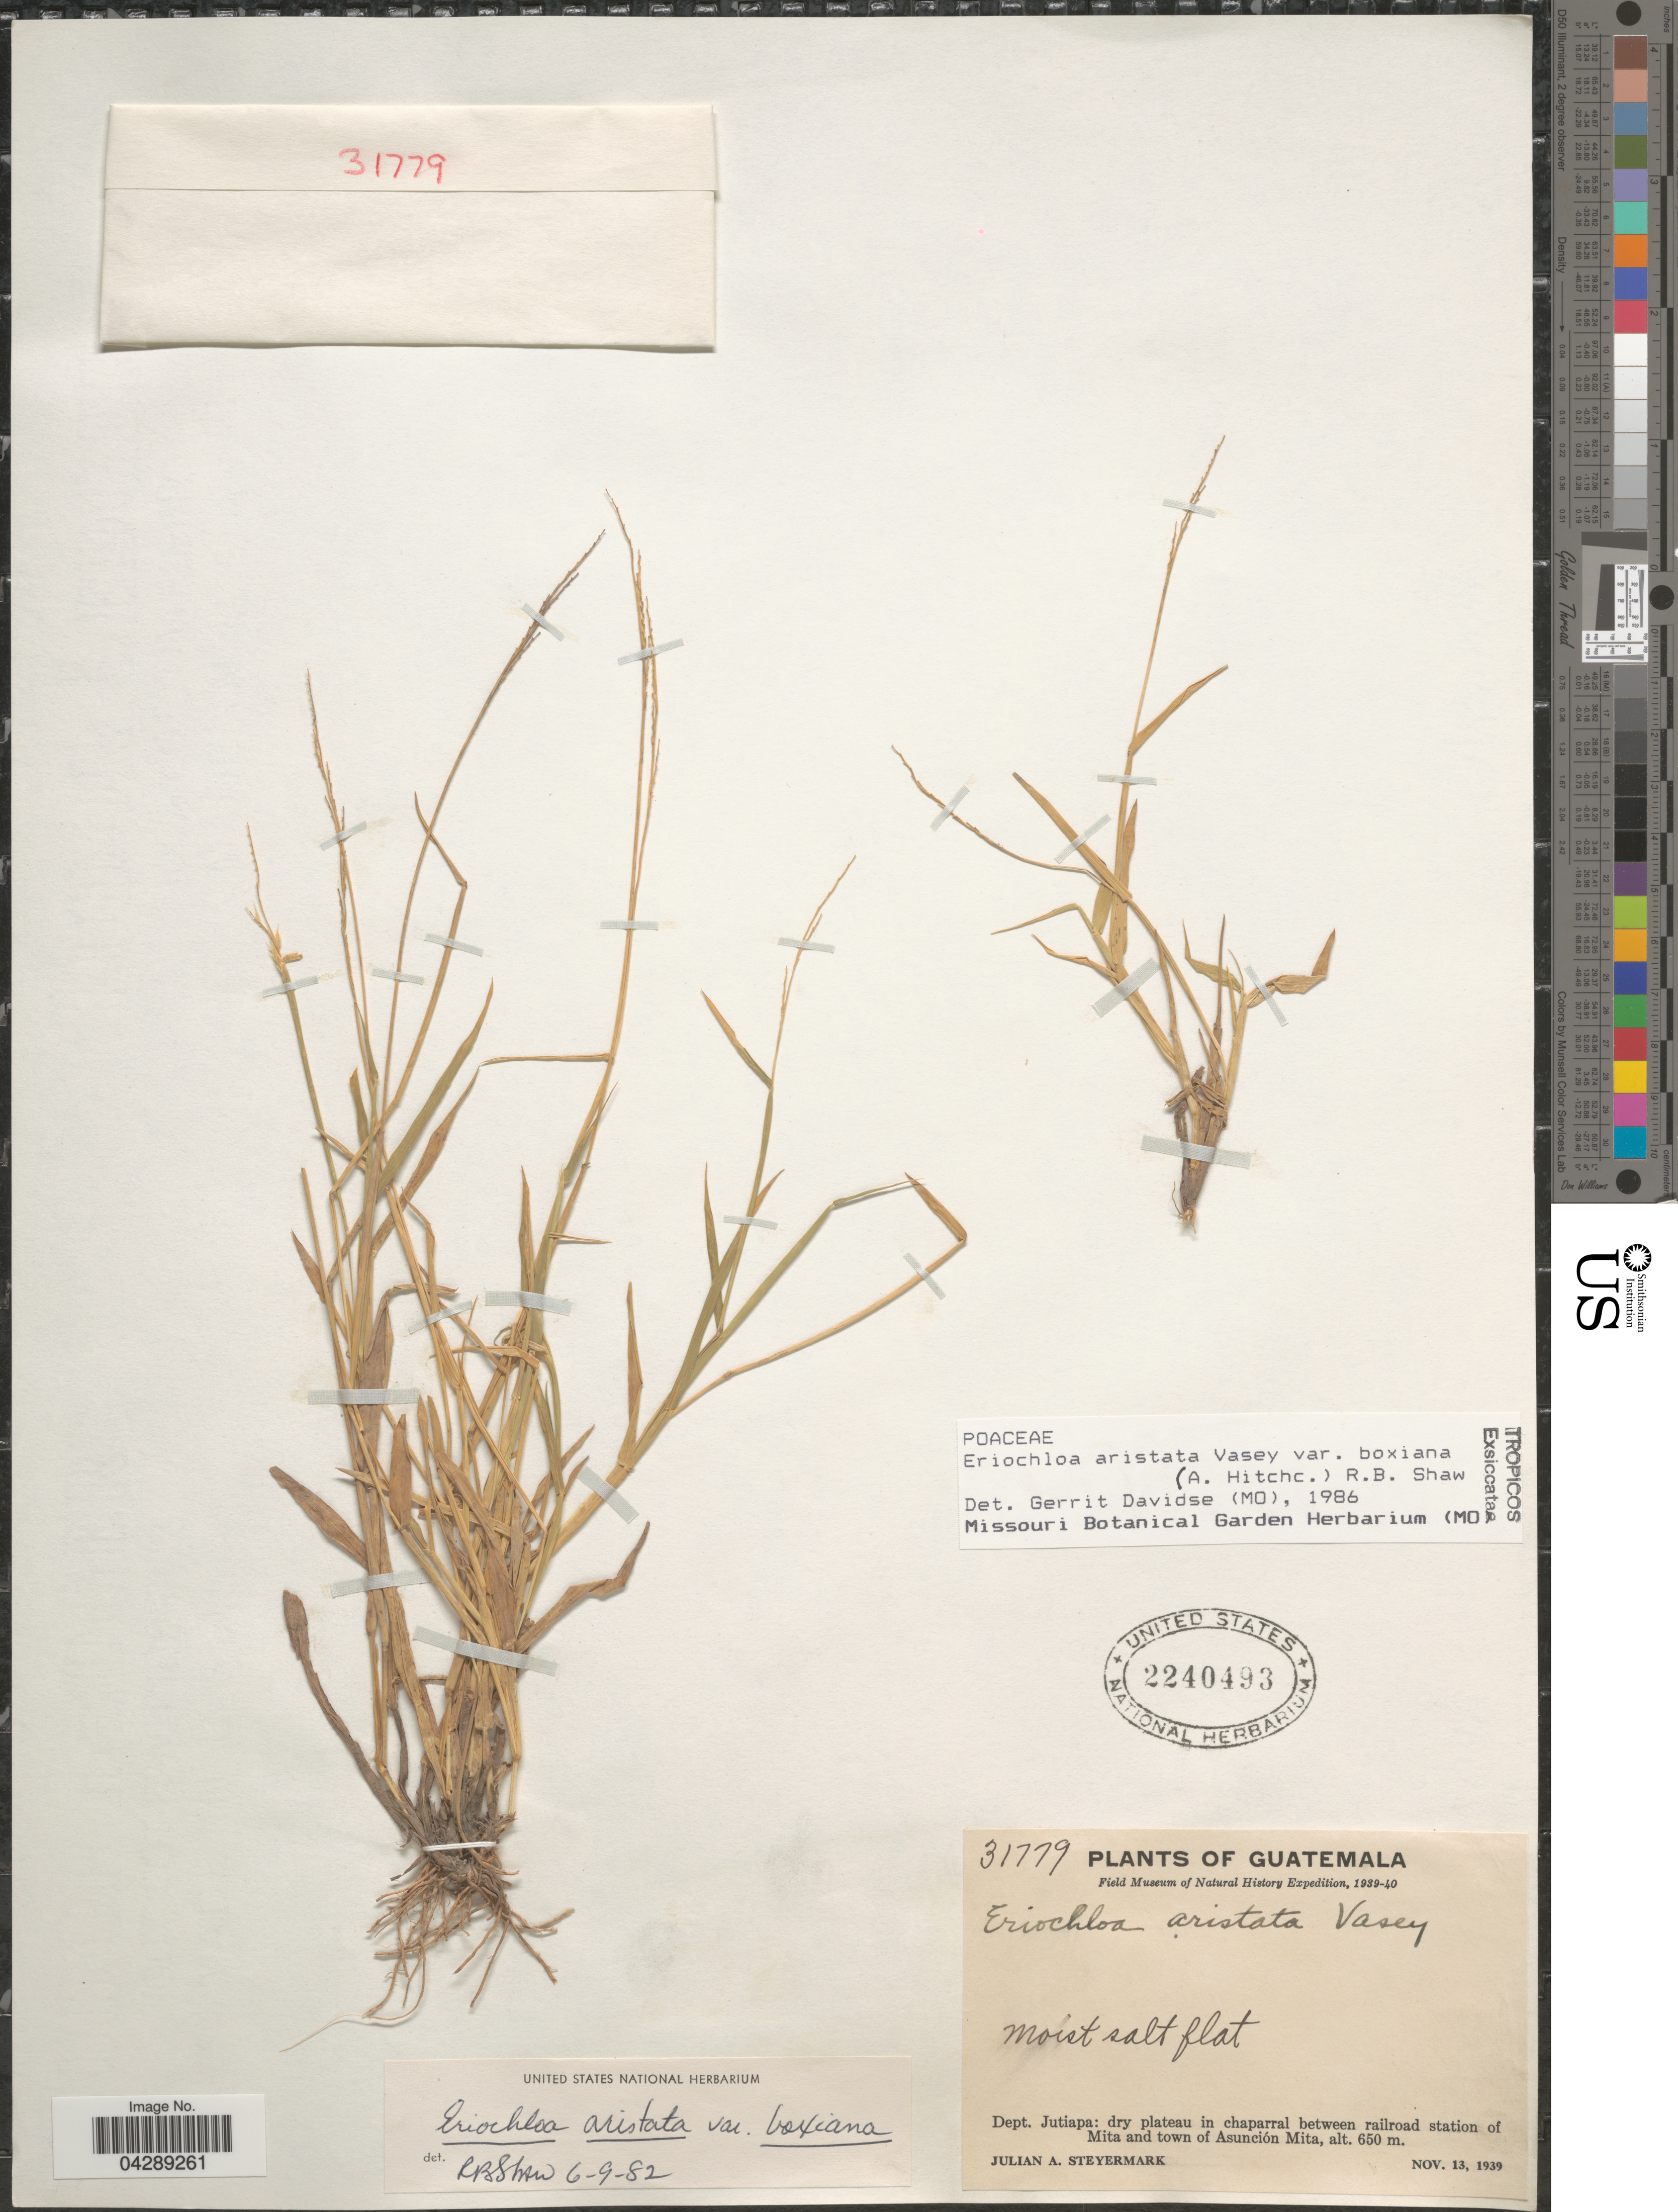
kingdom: Plantae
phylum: Tracheophyta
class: Liliopsida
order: Poales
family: Poaceae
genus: Eriochloa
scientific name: Eriochloa aristata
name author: Vasey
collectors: J. Steyermark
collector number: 31779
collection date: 1939-11-13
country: Guatemala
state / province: Jutiapa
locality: Field Museum of Natural History Expedition, 1939-40. Dept. Jutiapa: dry plateau in chaparral between railroad station of Mita and town of Asunción Mita.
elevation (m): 650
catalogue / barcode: US 2240493